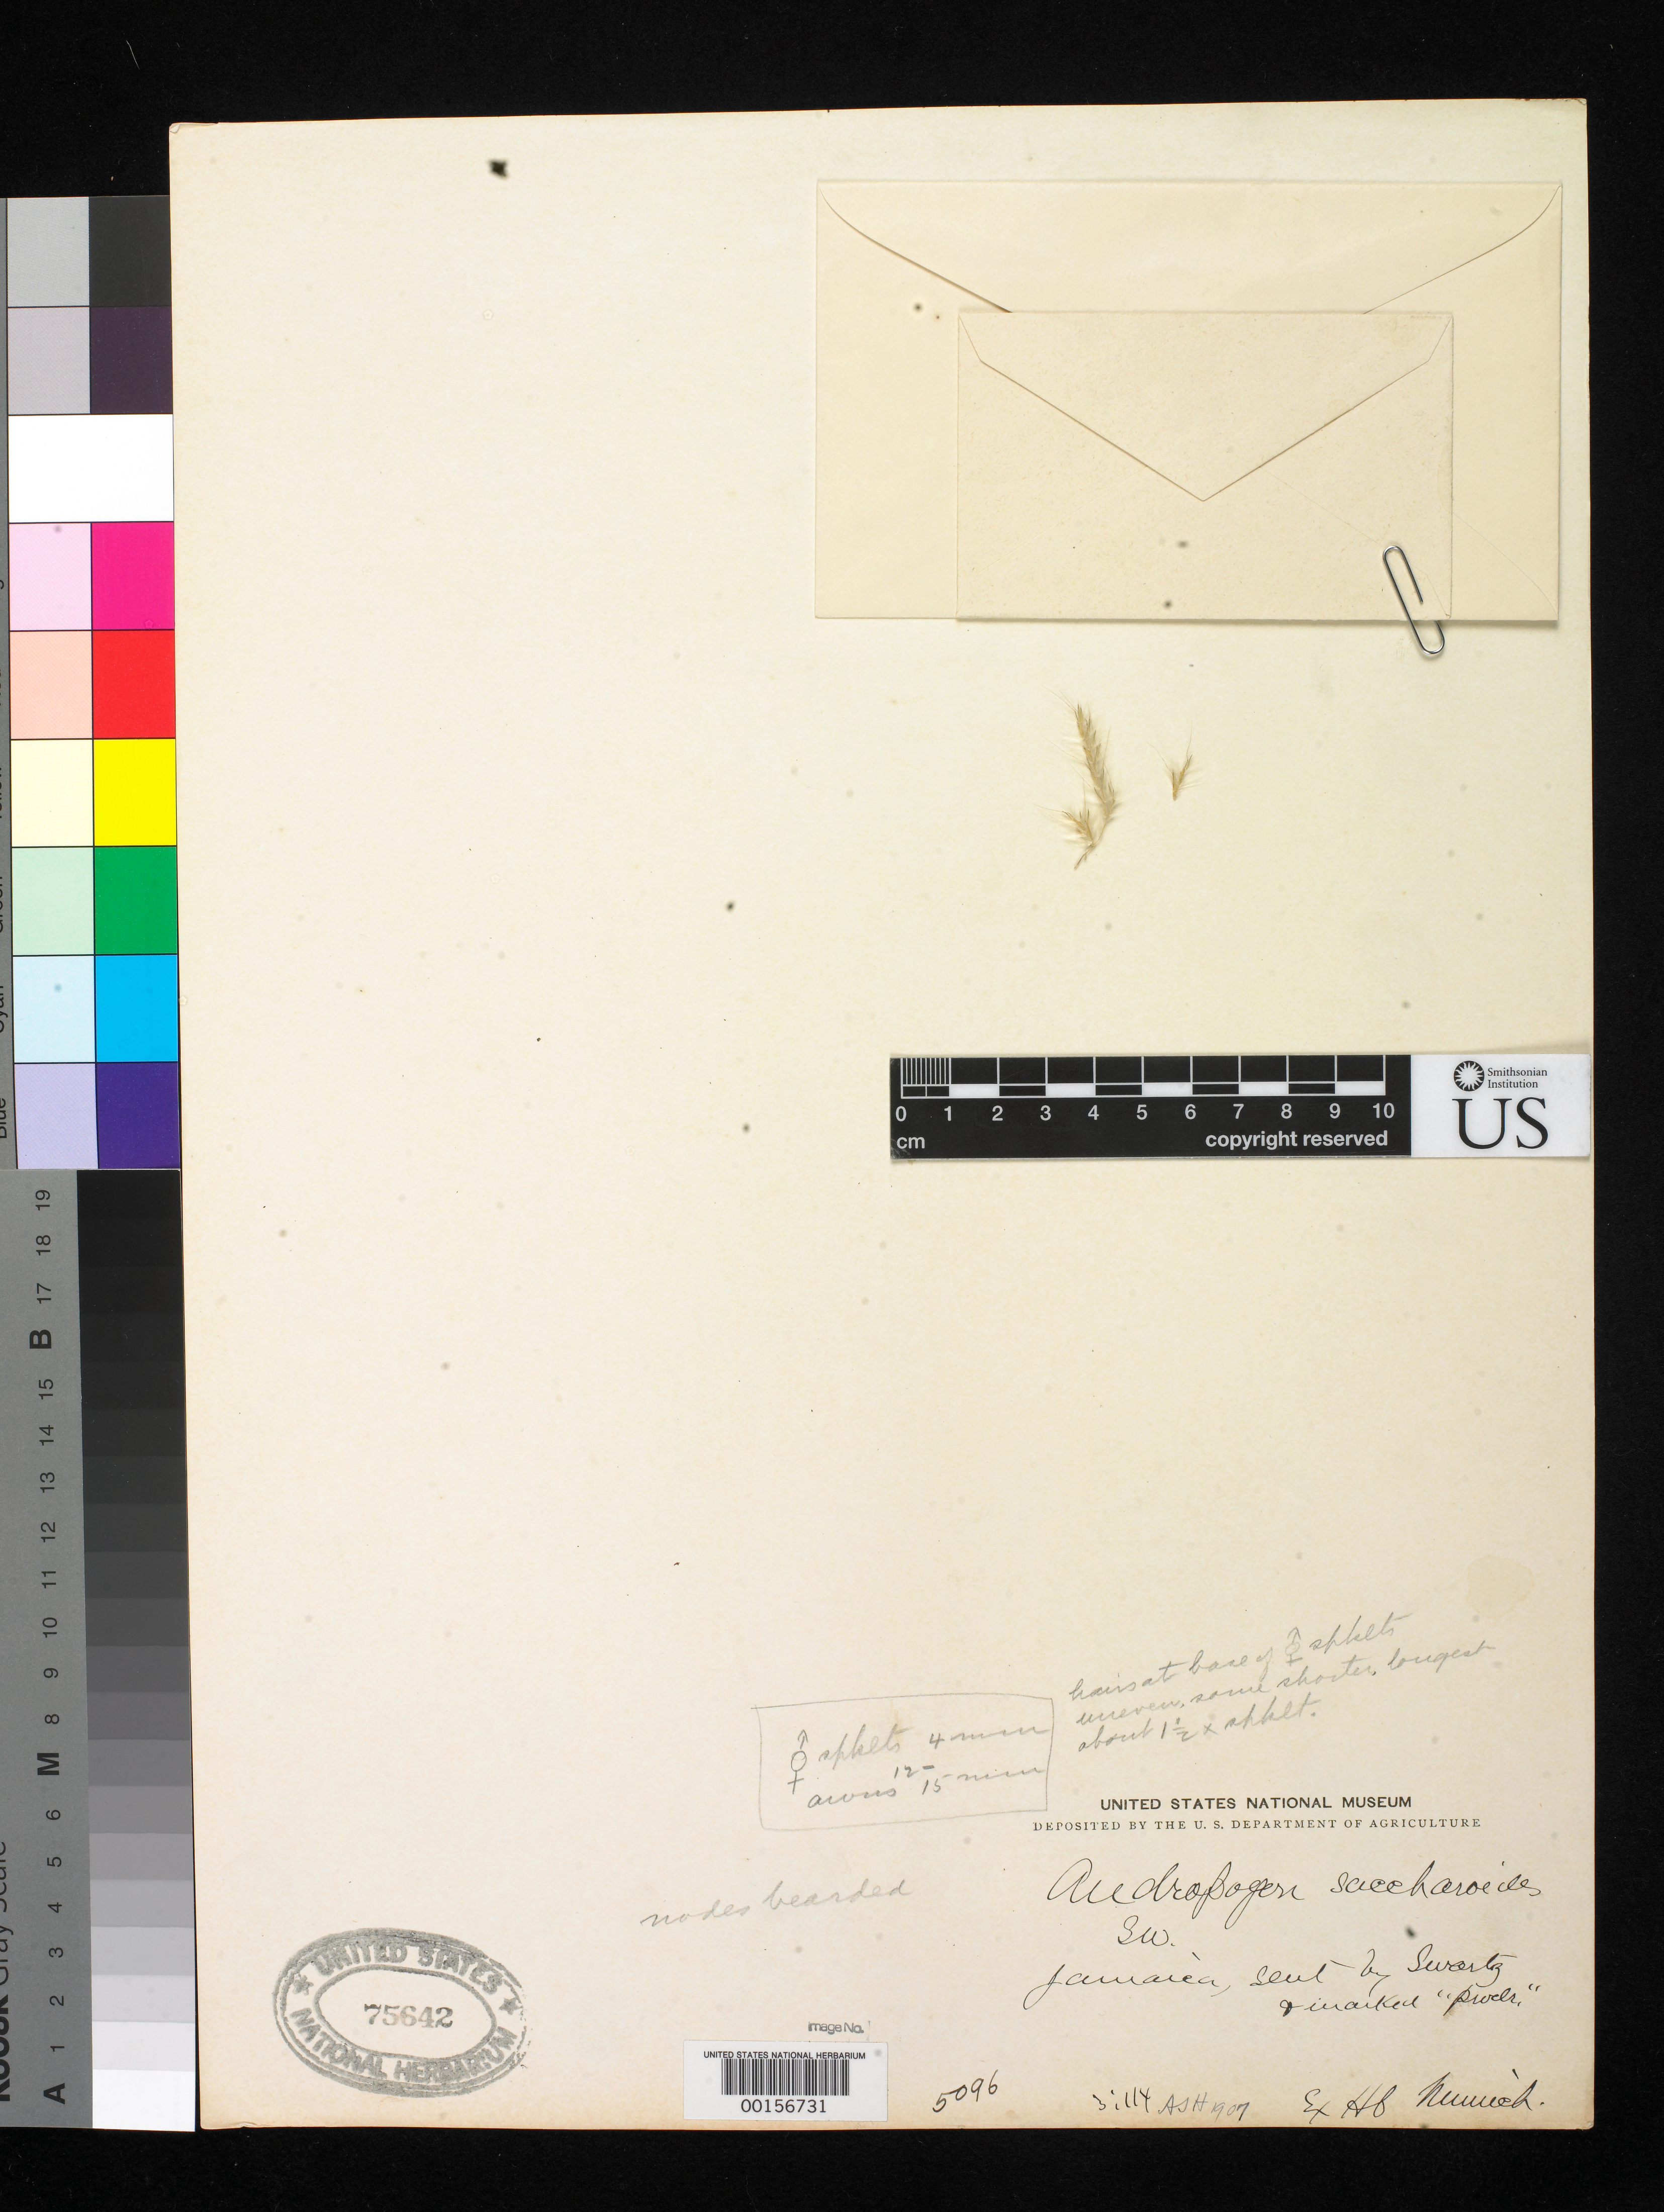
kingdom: Plantae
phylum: Tracheophyta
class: Liliopsida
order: Poales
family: Poaceae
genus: Andropogon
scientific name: Andropogon saccharoides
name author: Sw.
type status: Type Fragment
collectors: O. P. Swartz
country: Jamaica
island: Greater Antilles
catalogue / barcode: US 75642